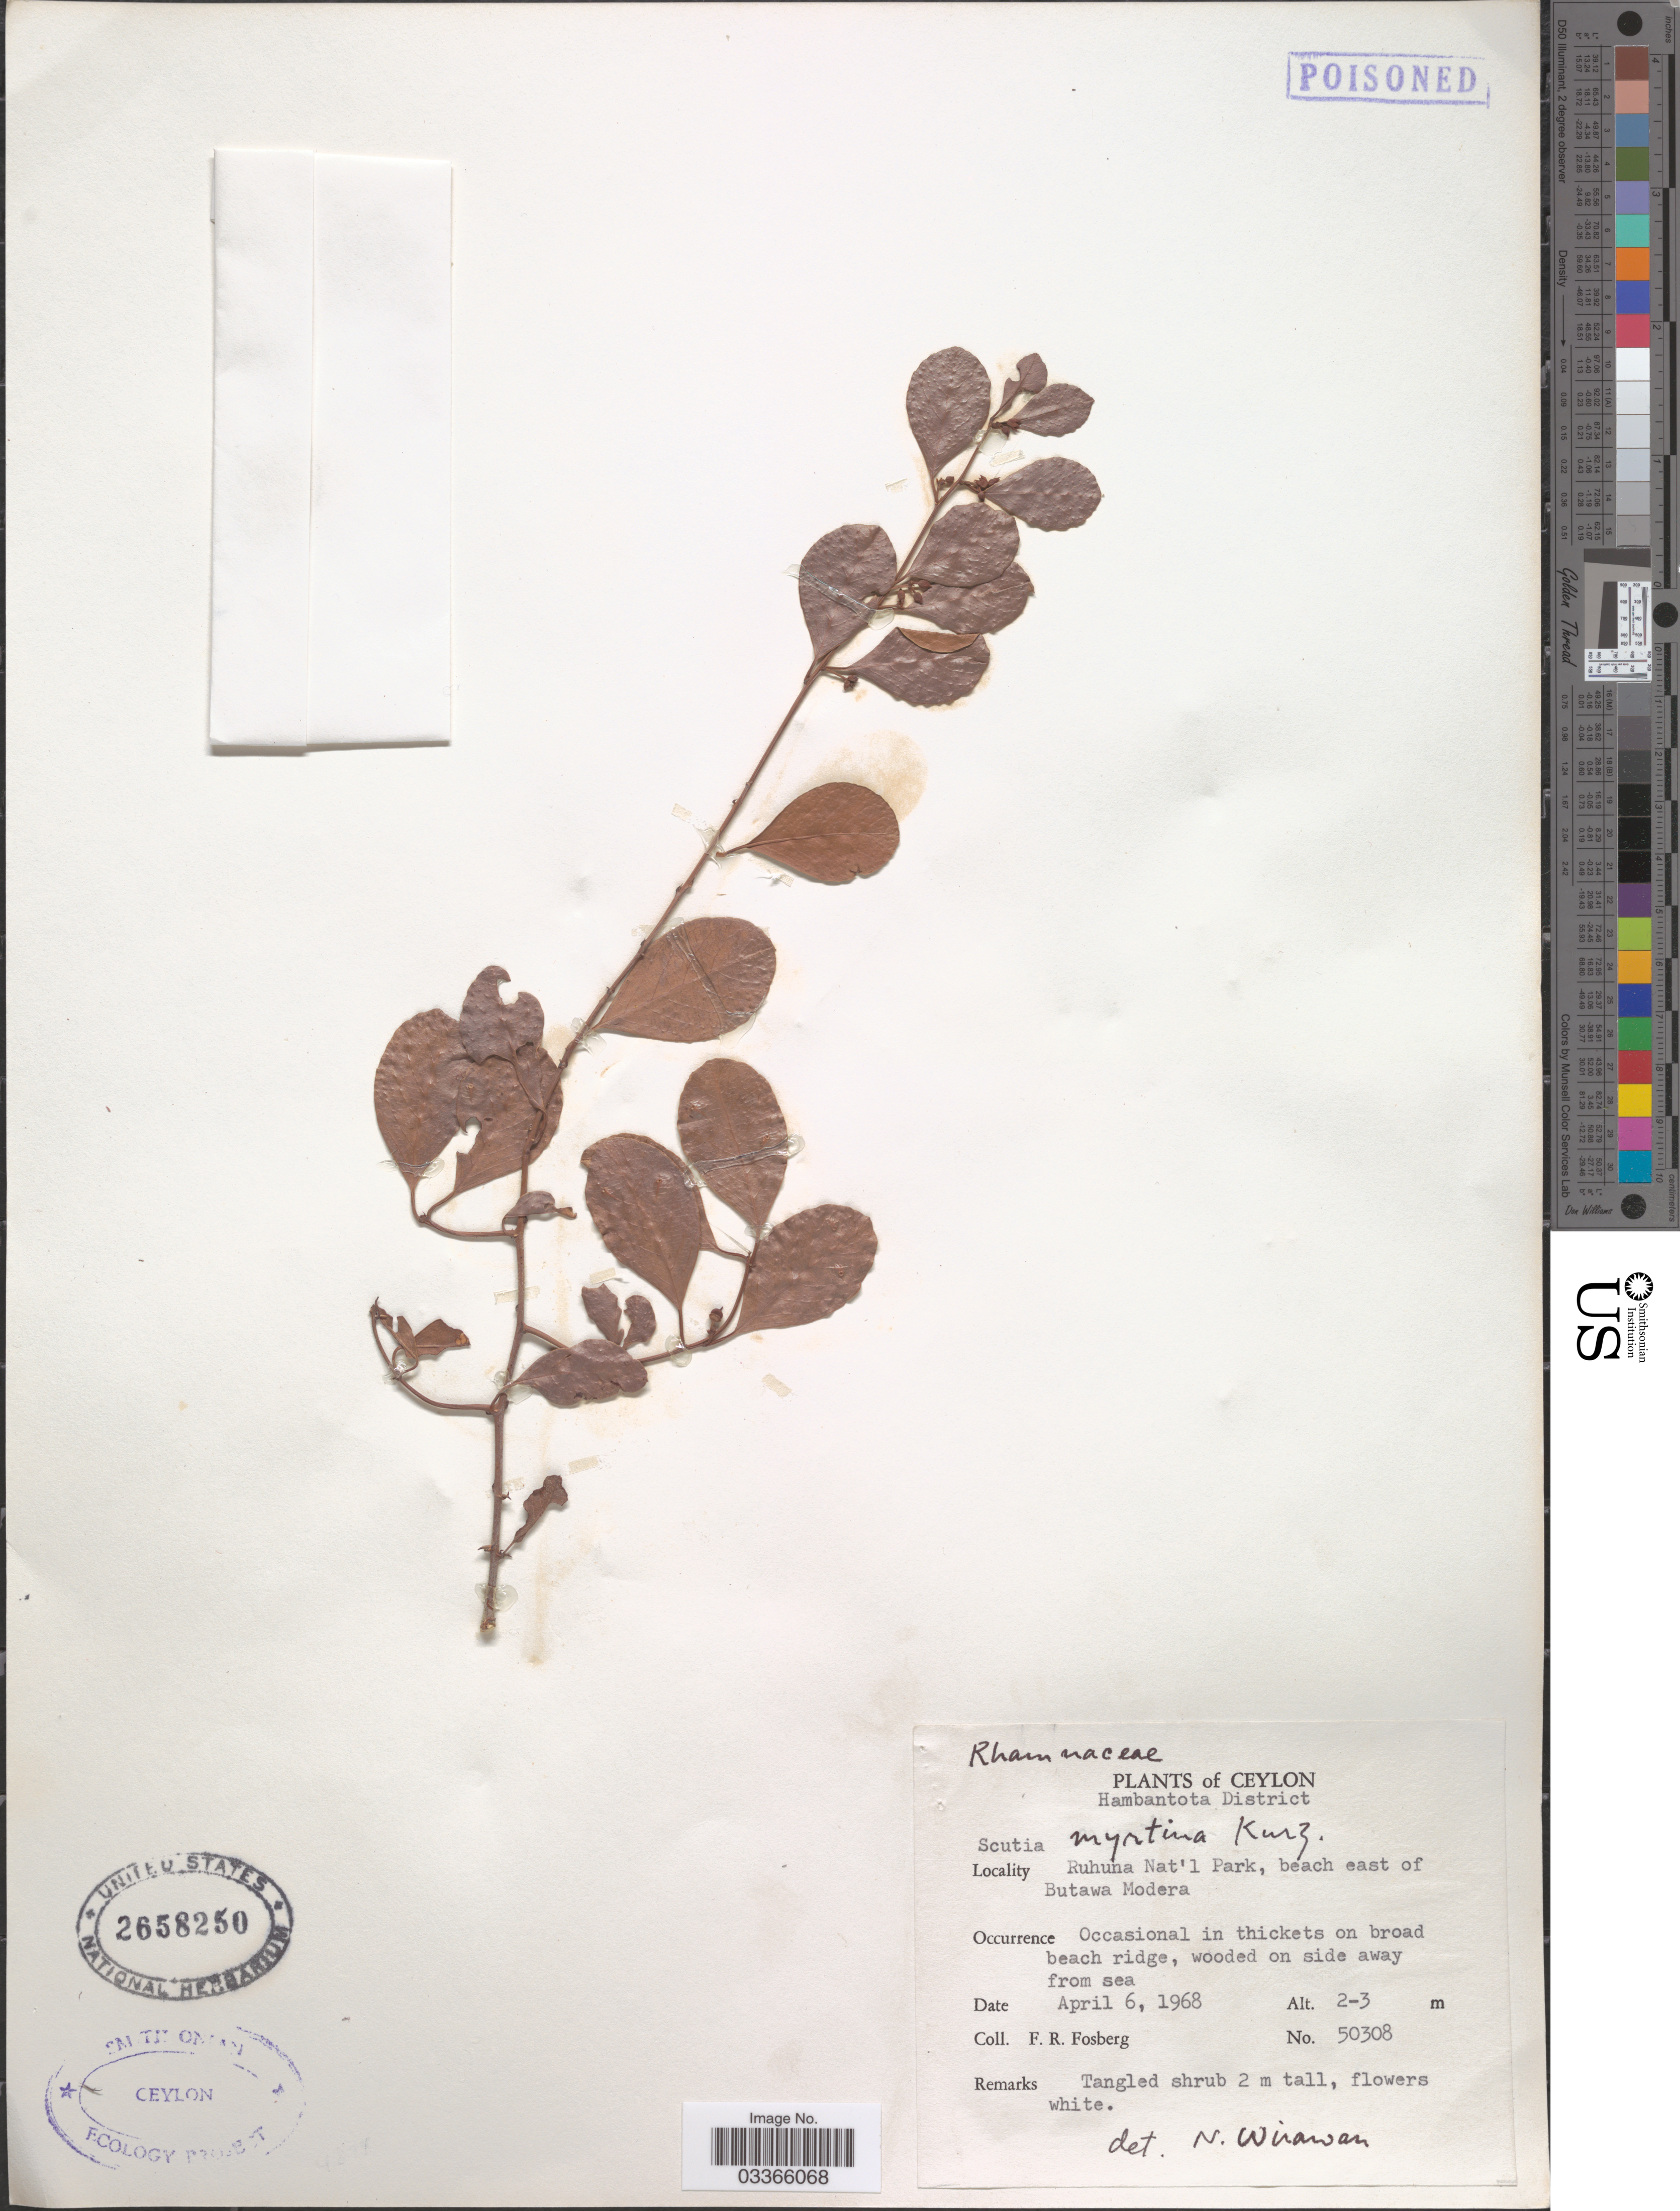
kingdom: Plantae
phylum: Tracheophyta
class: Magnoliopsida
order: Rosales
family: Rhamnaceae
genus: Scutia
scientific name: Scutia myrtina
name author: (Burm. f.) Kurz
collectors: F. R. Fosberg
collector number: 50308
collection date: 1968-04-06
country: Sri Lanka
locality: Ceylon, Hambantota District, Ruhuna Nat'l Park, beach east of Butawa Modera.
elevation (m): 2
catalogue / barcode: US 2658250